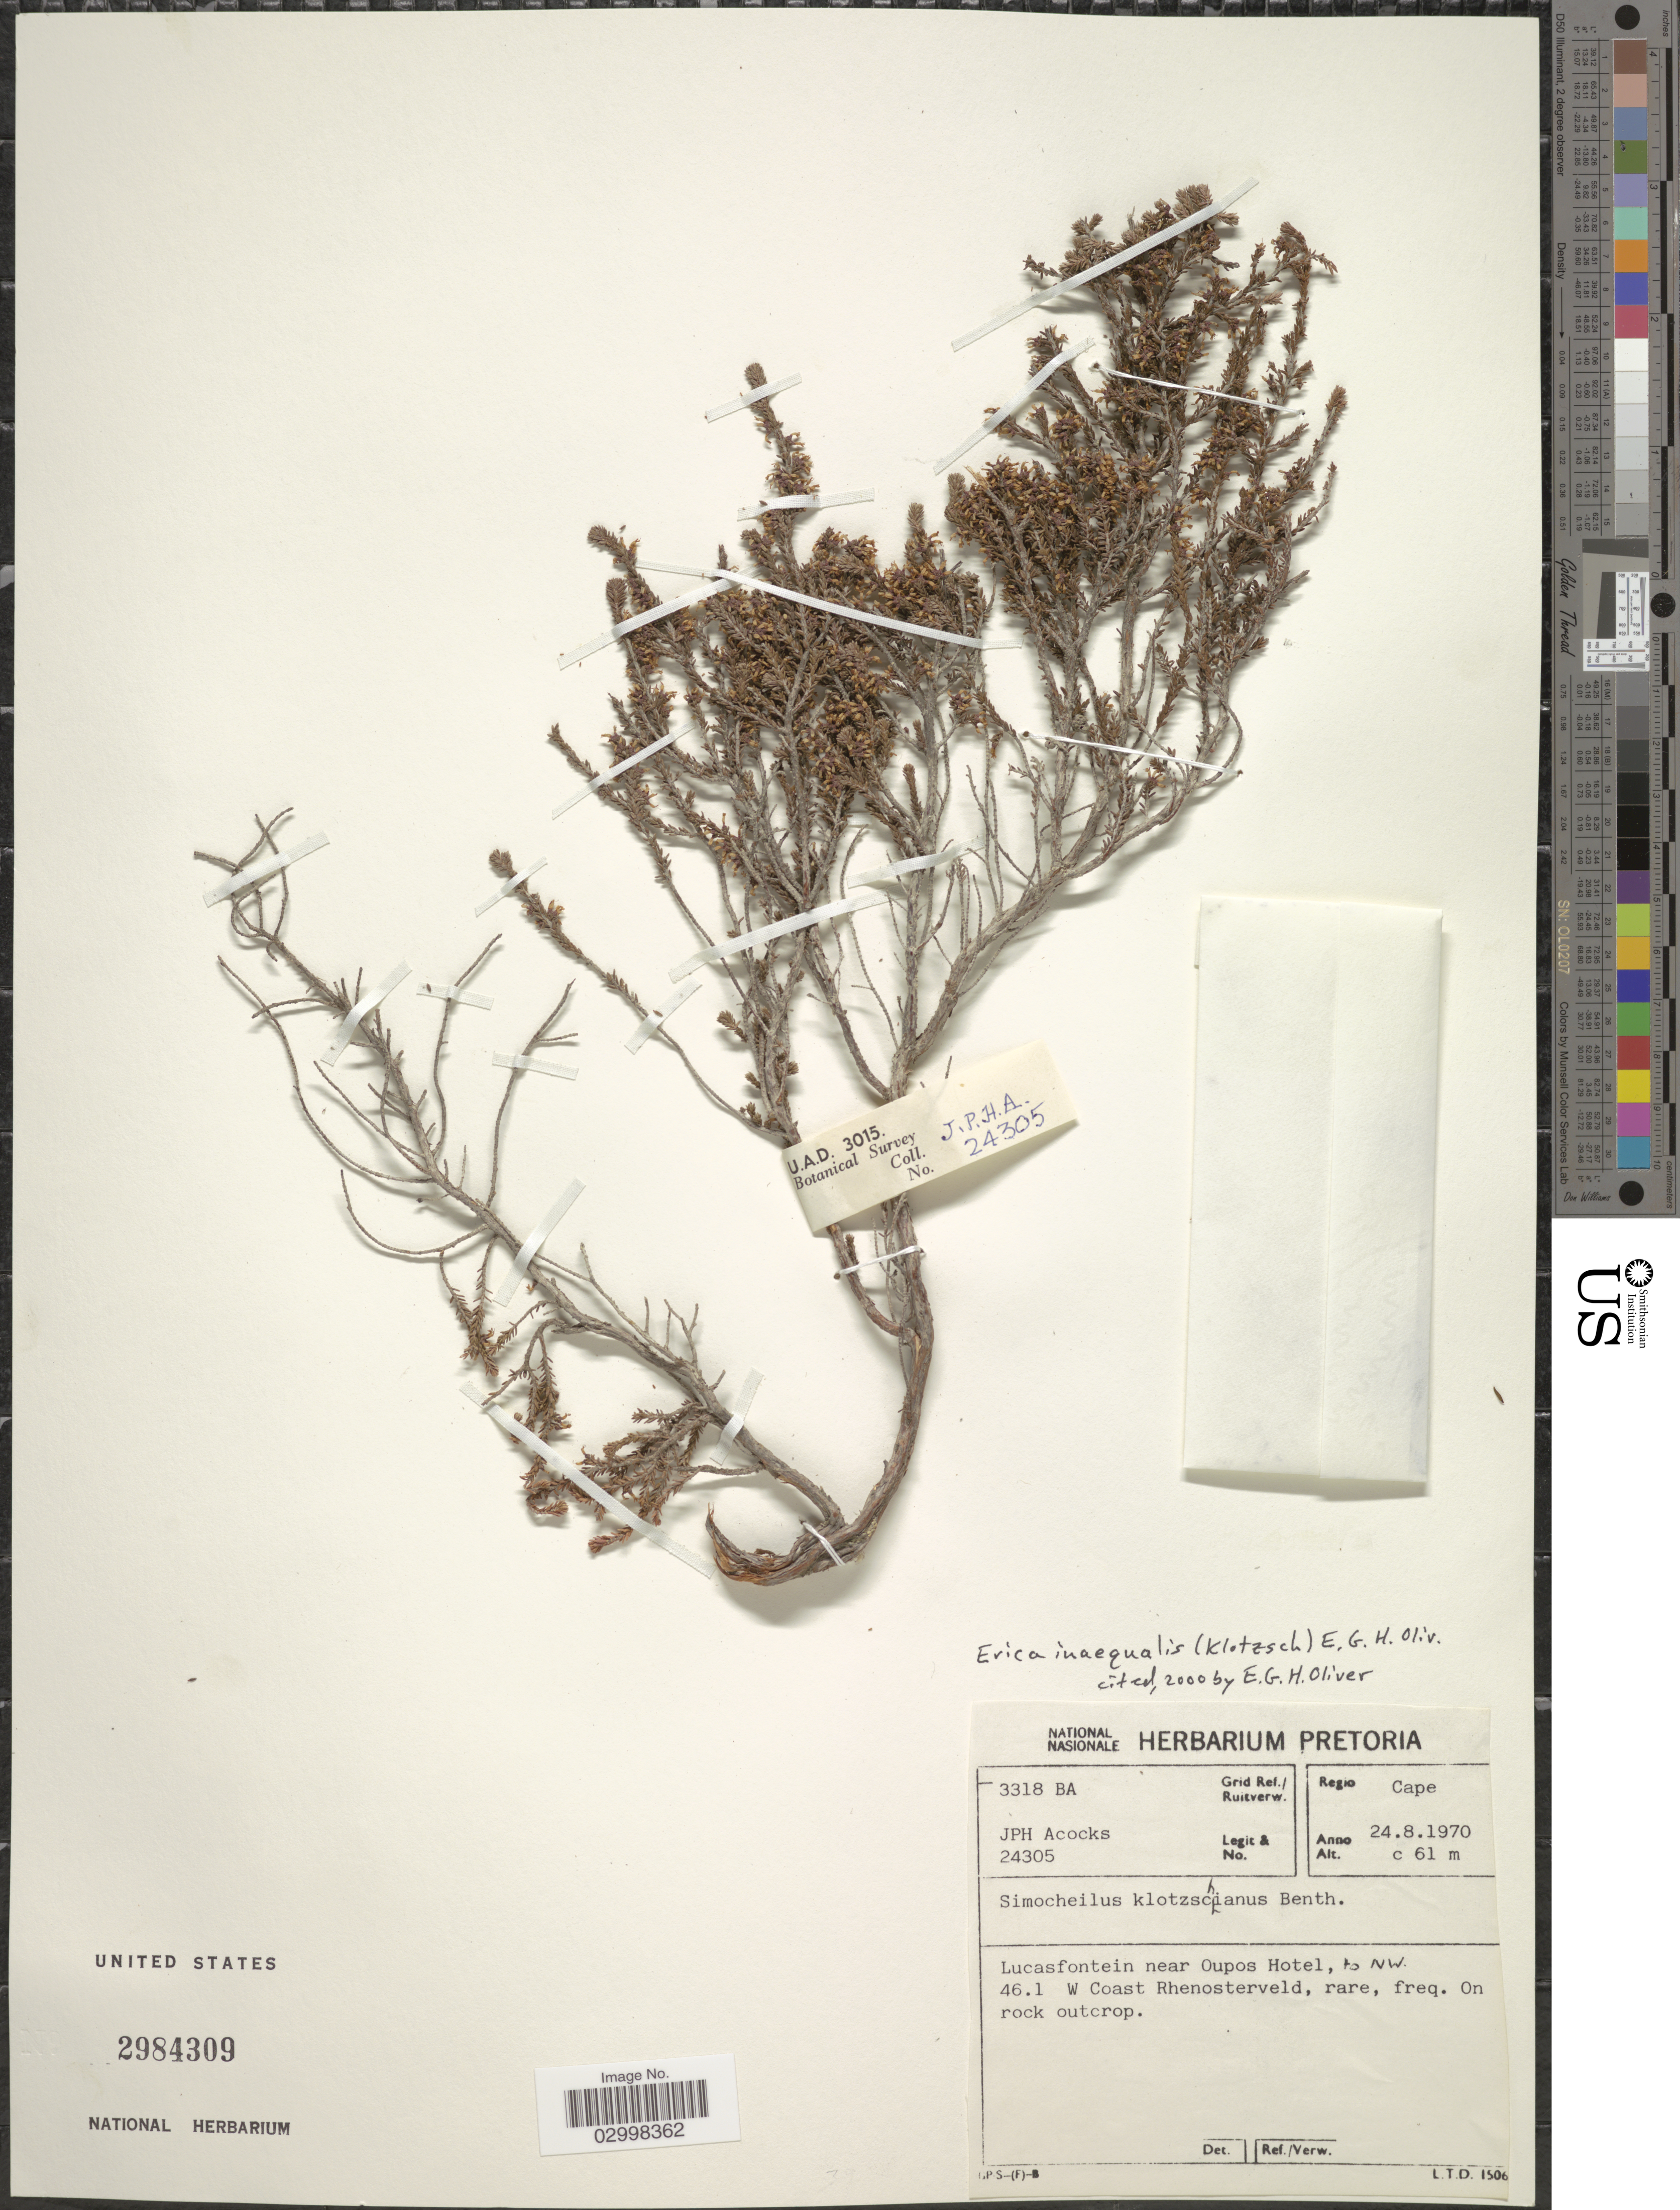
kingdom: Plantae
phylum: Tracheophyta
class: Magnoliopsida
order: Ericales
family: Ericaceae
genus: Erica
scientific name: Erica inaequalis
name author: (Klotzsch) E.G.H. Oliv.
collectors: J. P. Acocks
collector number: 24305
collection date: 1970-08-24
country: South Africa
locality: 3318 BA Grid Ref./ Ruiterverw. Regio Cape. Lucasfontein near Oupos Hotel, to NW. 46.1 W Coast Rhenosterveld.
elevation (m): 61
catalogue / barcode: US 2984309